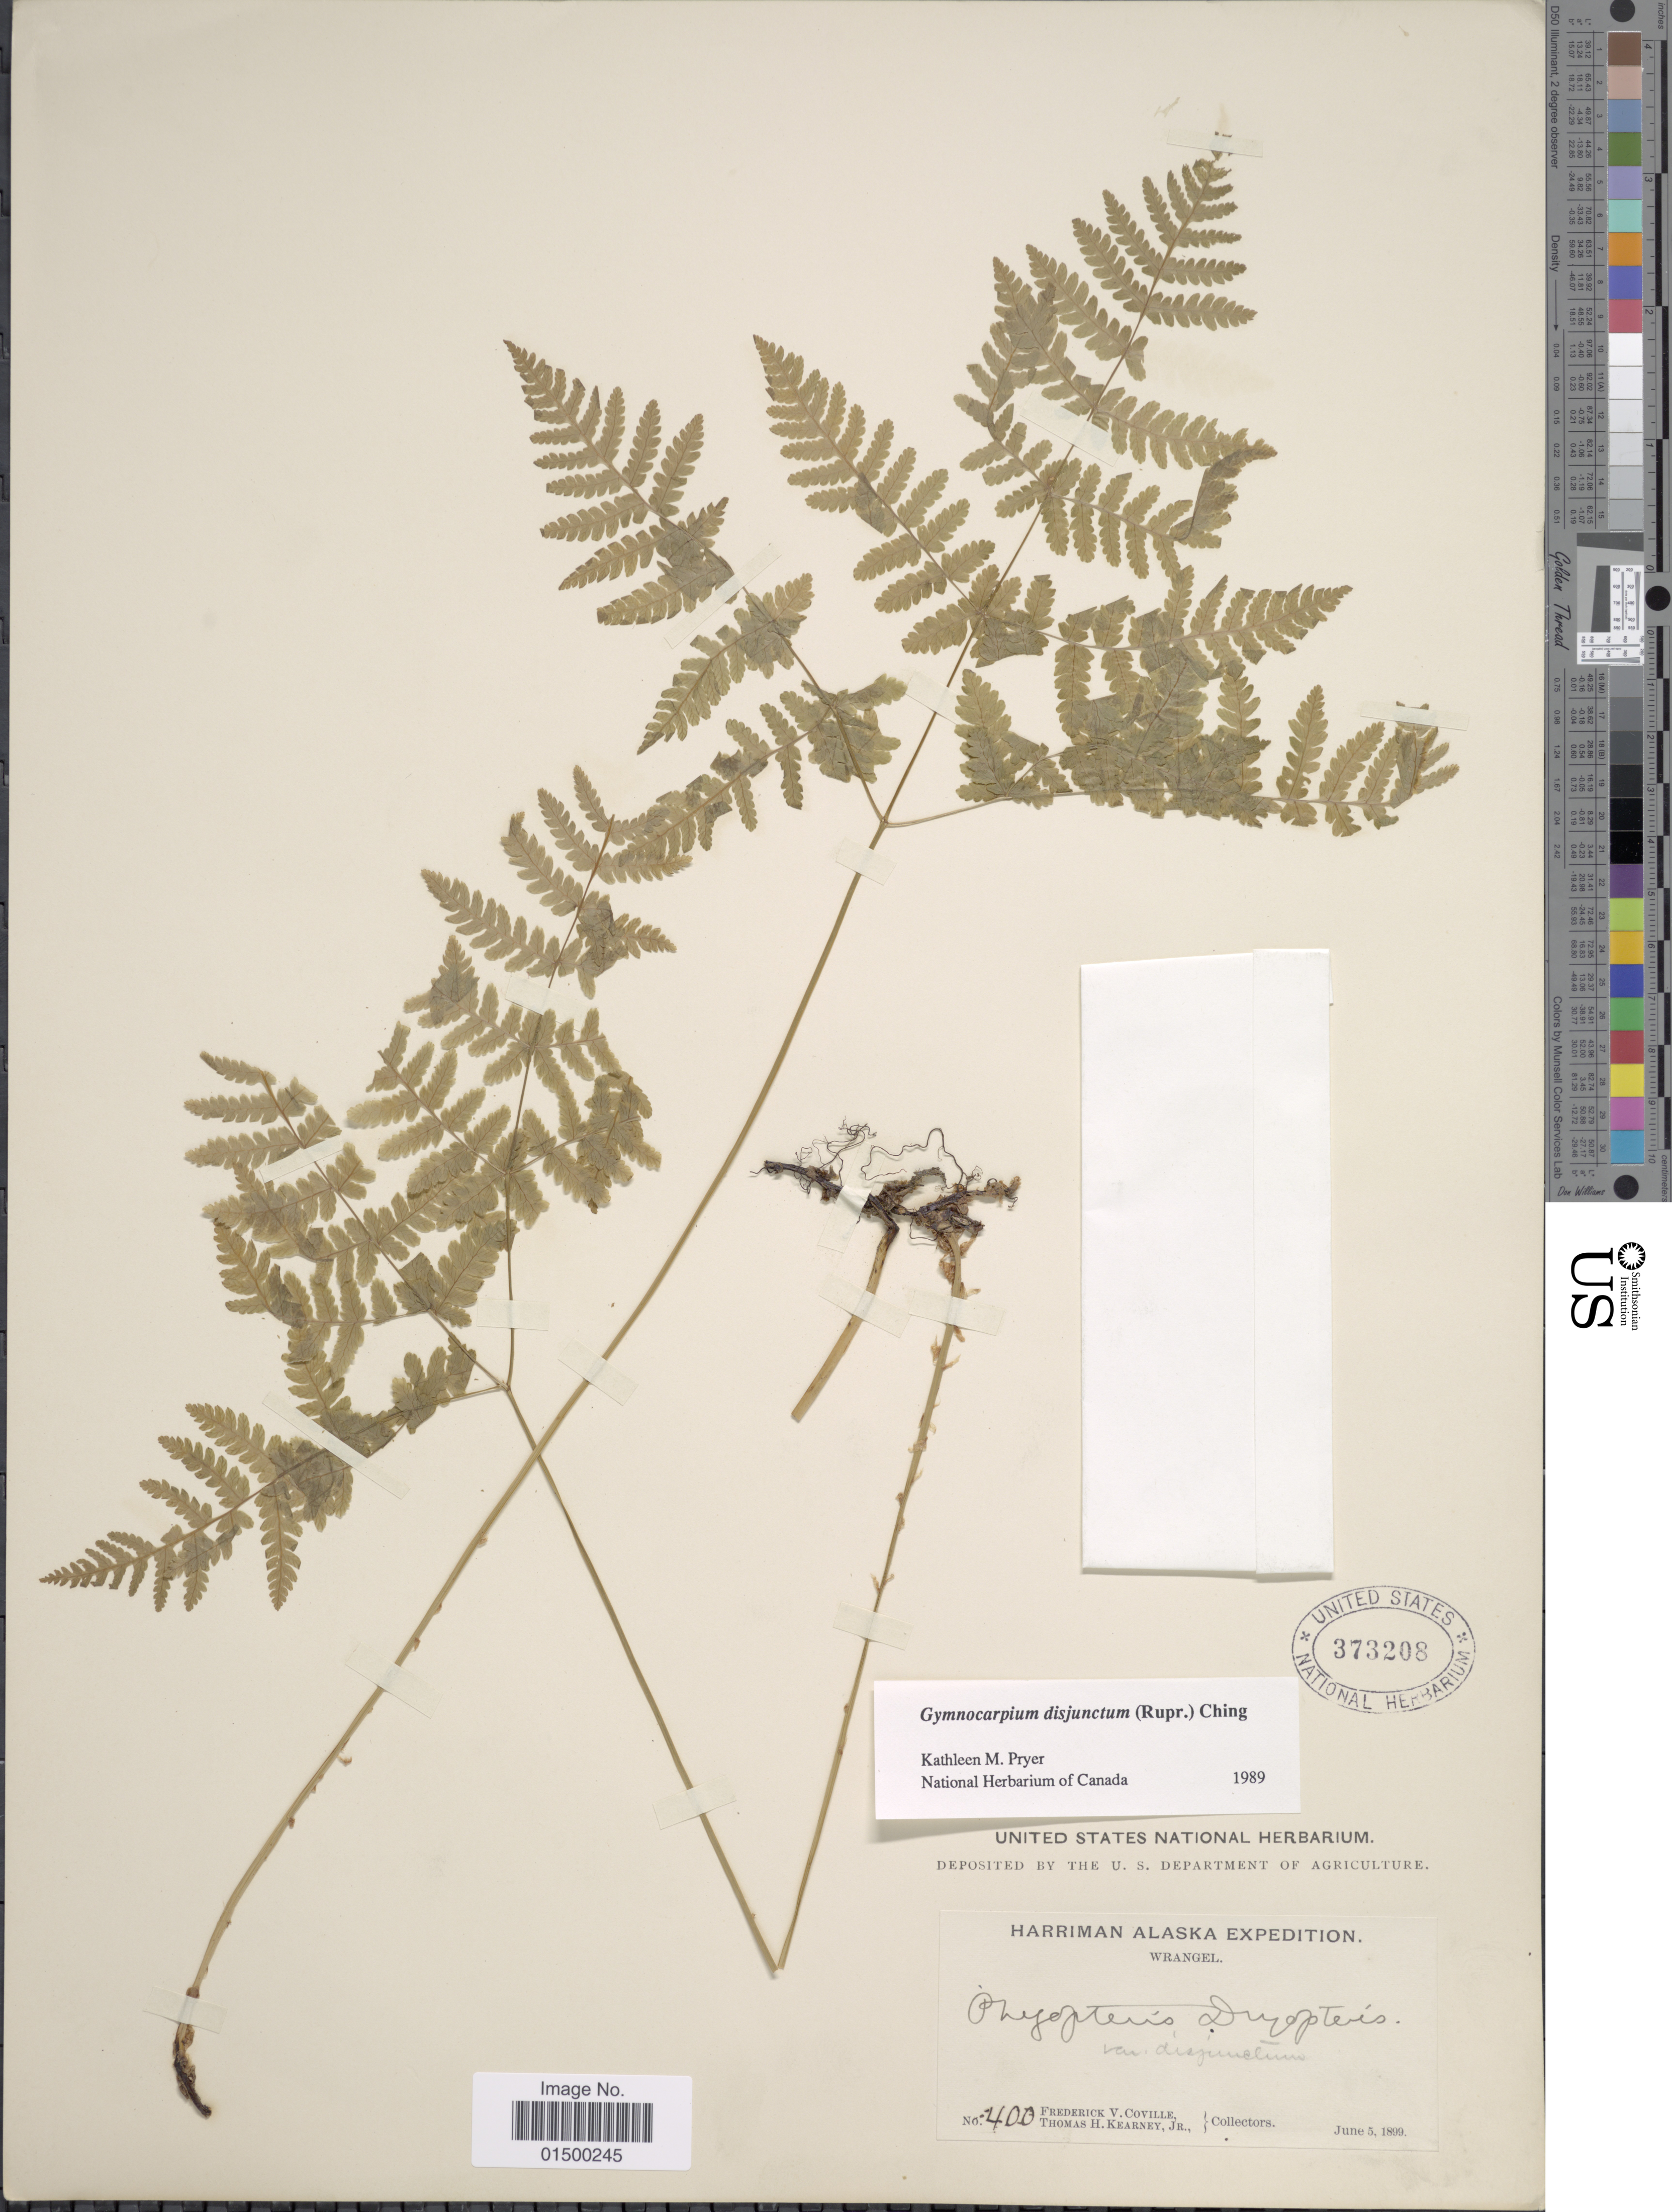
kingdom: Plantae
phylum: Tracheophyta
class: Polypodiopsida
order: Polypodiales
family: Cystopteridaceae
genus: Gymnocarpium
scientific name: Gymnocarpium disjunctum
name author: (Rupr.) Ching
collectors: F. V. Coville & T. H. Kearney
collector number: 400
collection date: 1809-06-05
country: United States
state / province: Alaska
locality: Wrangell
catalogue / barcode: US 373208